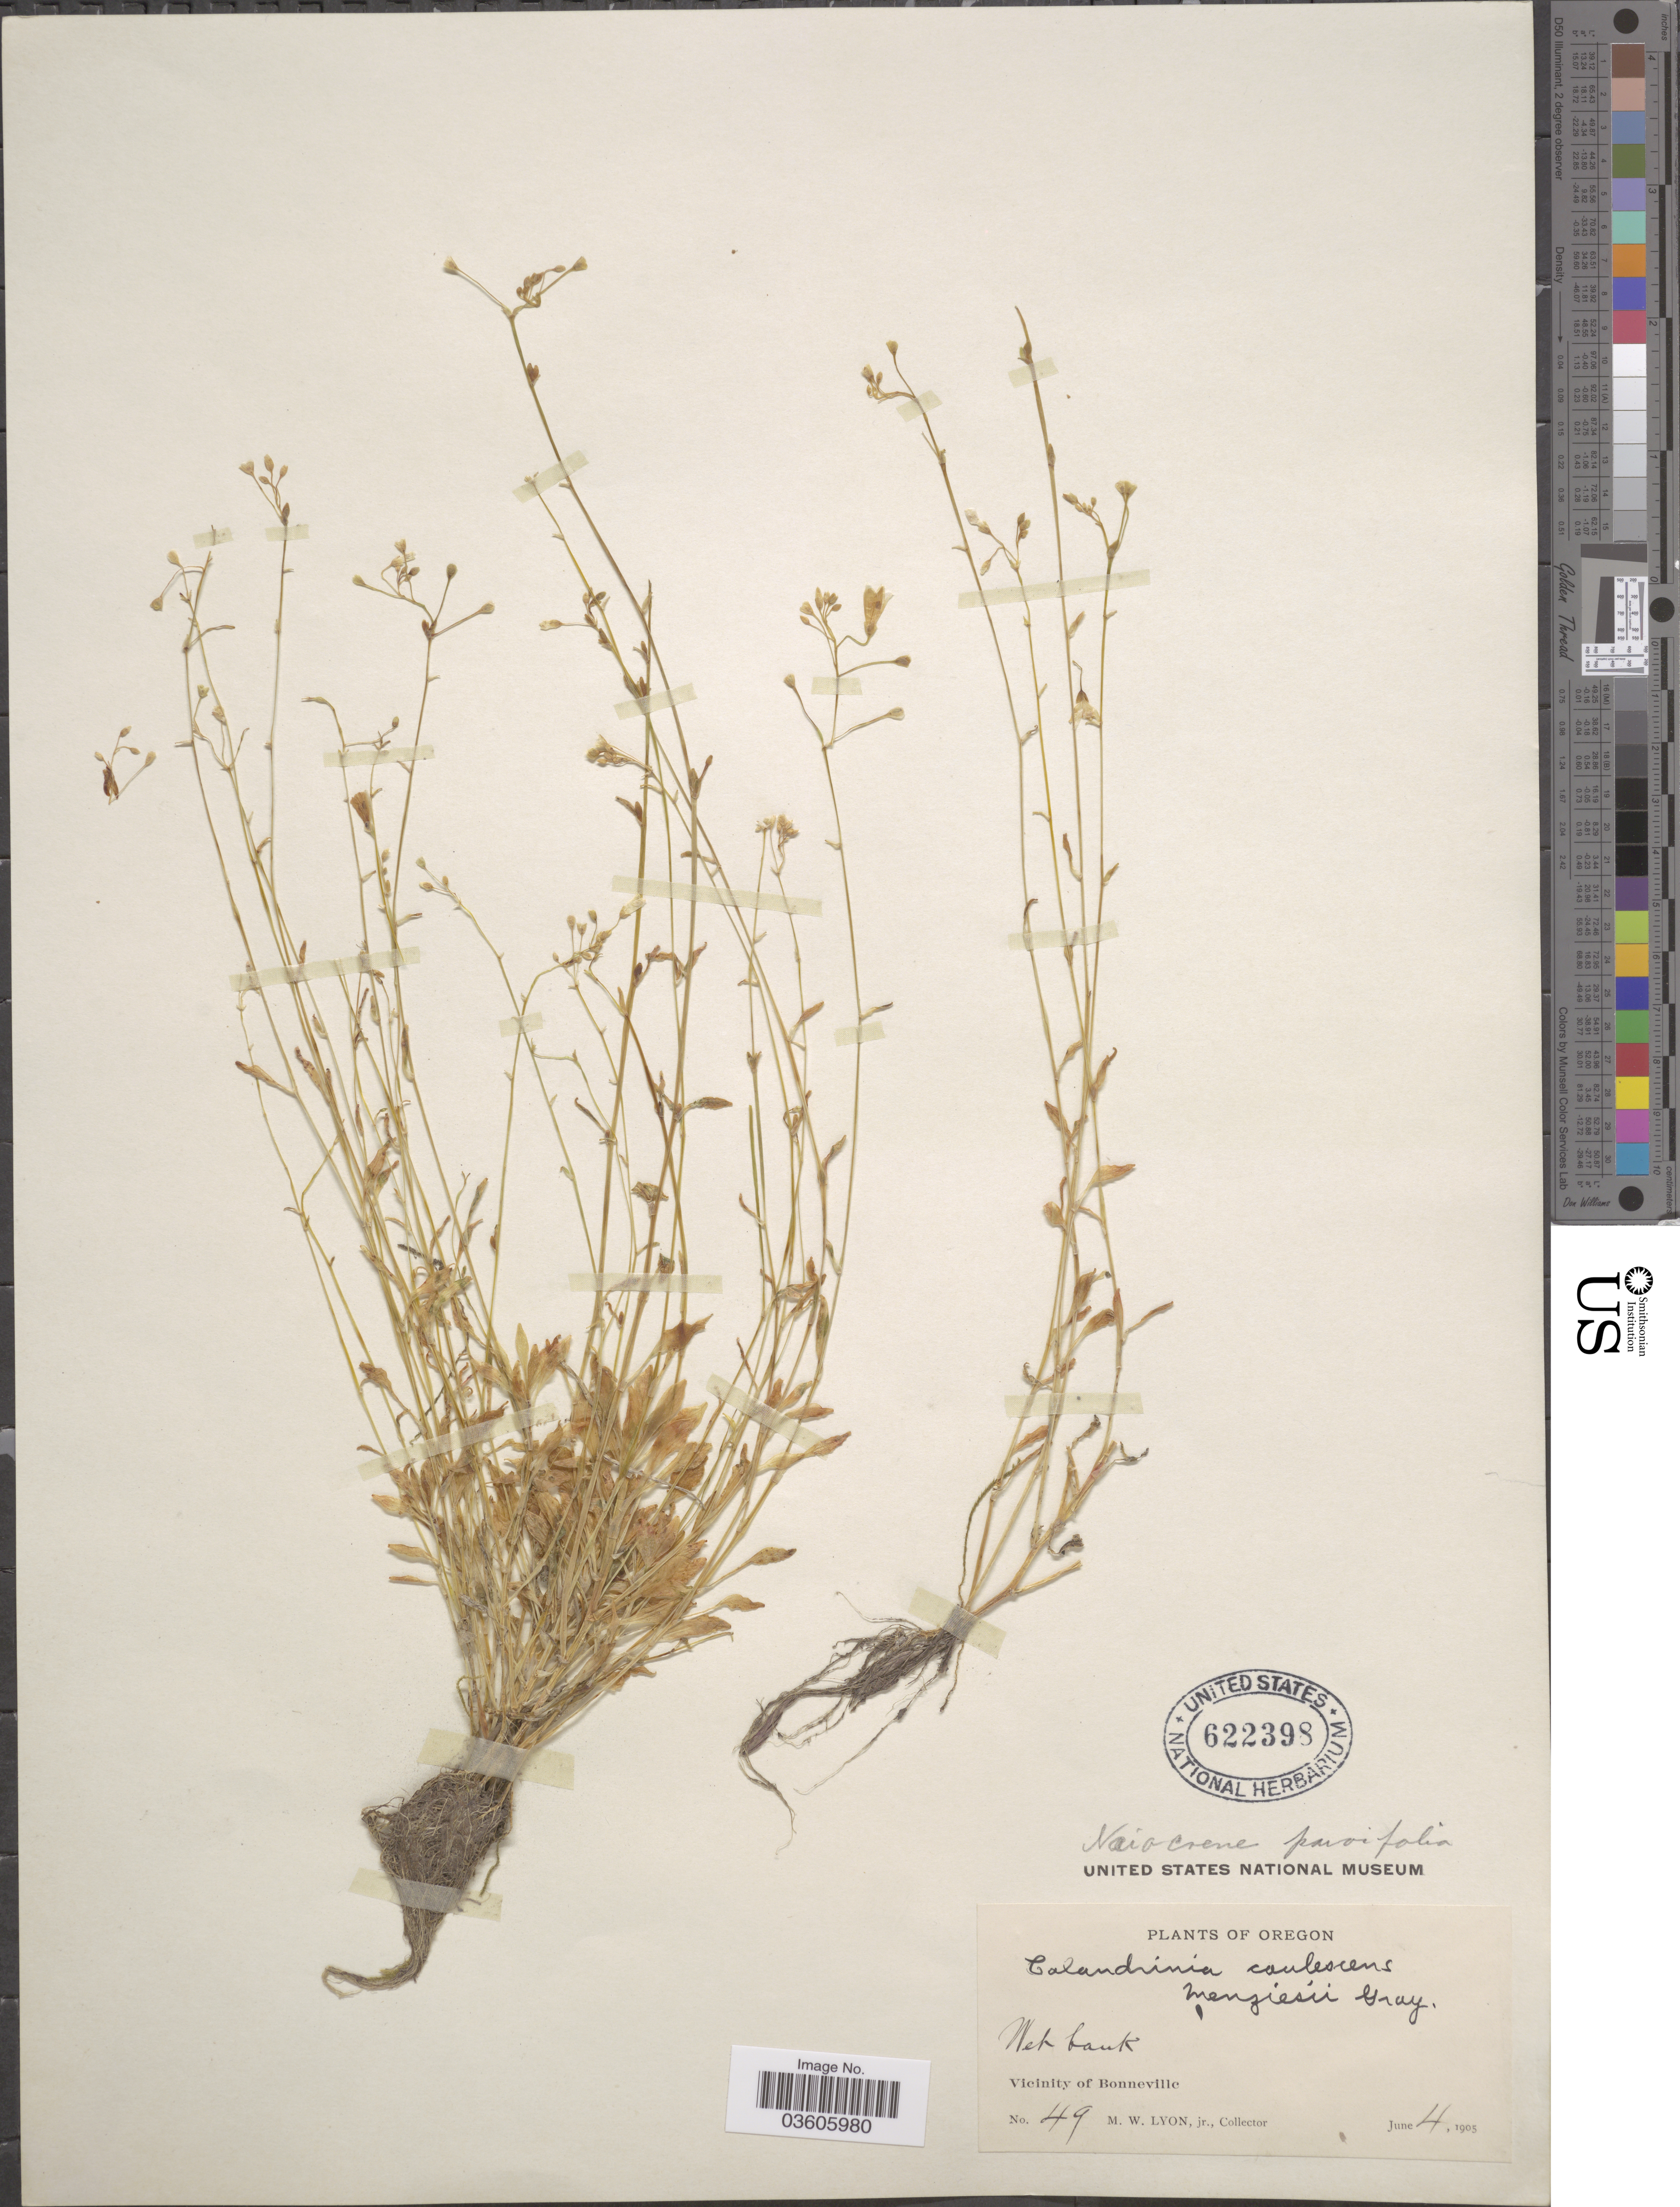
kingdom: Plantae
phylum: Tracheophyta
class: Magnoliopsida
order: Caryophyllales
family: Montiaceae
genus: Montia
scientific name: Montia parvifolia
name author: (Moc. ex DC.) Greene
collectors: M. Lyon Jr.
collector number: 49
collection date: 1905-06-04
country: United States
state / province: Oregon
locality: Vicinity of Bonneville.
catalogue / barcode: US 622398